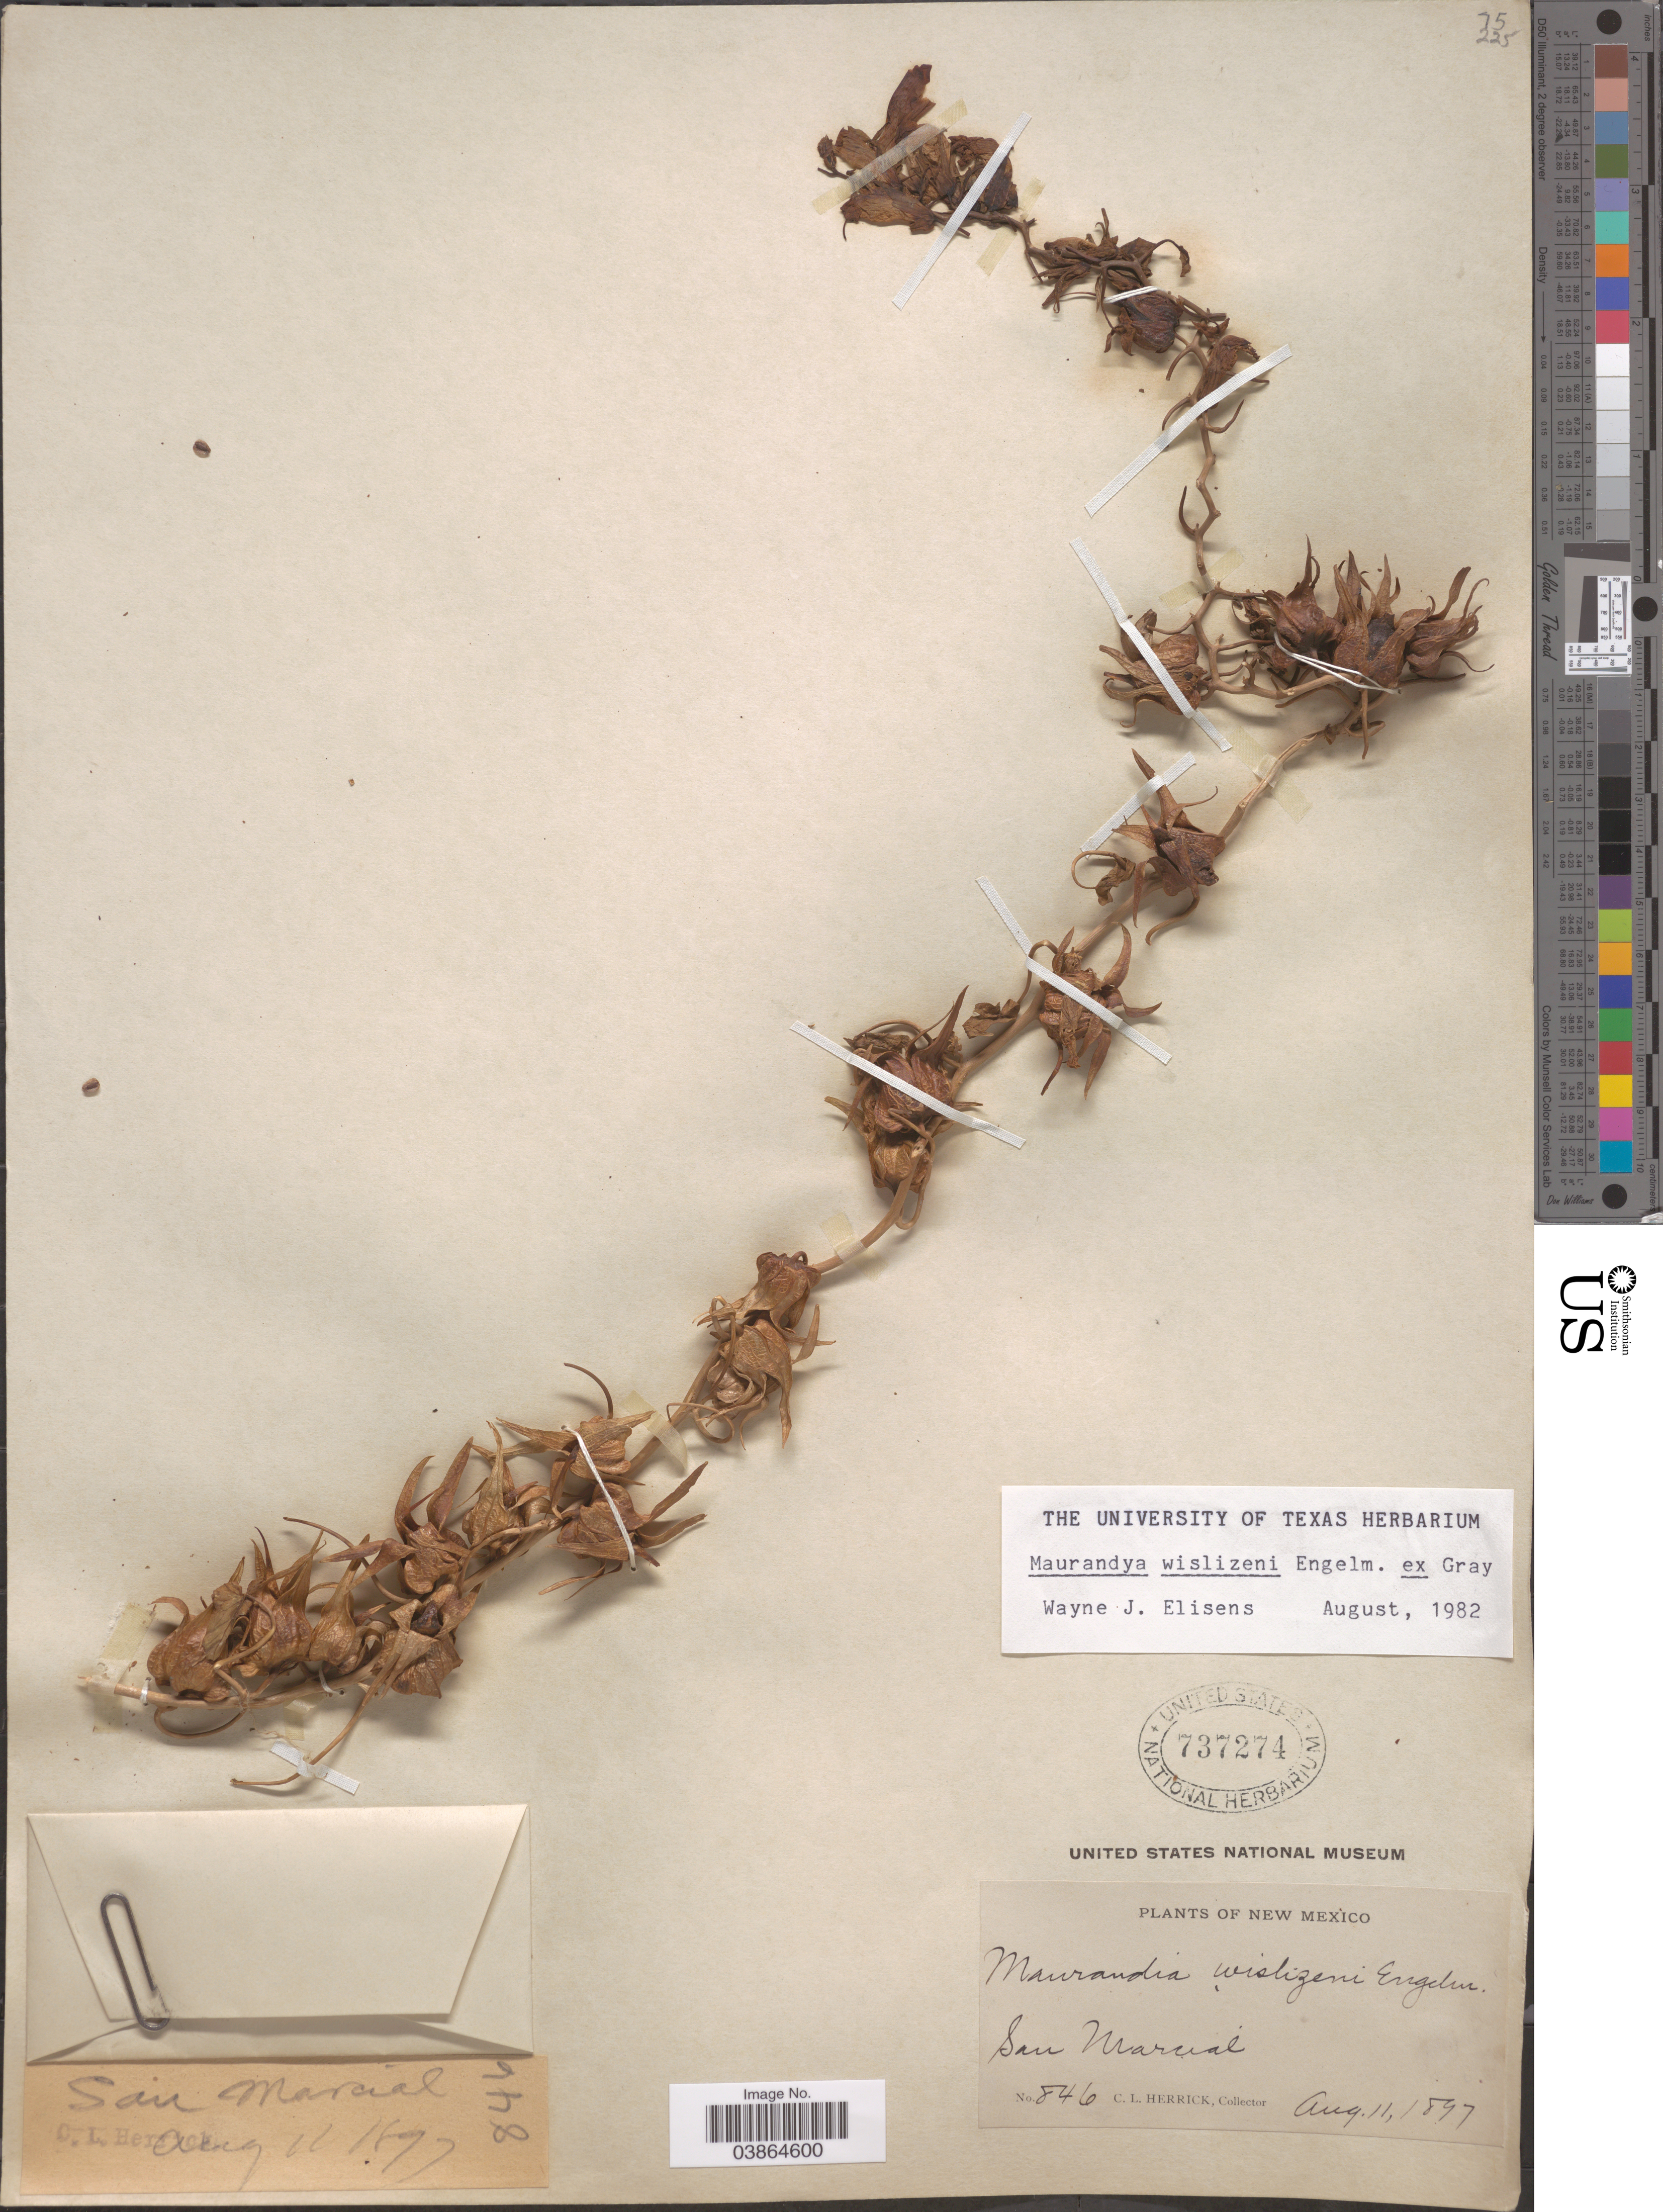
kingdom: Plantae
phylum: Tracheophyta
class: Magnoliopsida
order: Lamiales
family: Plantaginaceae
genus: Maurandya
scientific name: Maurandya antirrhiniflora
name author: Humb. & Bonpl. ex Willd.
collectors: C. Herrick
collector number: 846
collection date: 1897-08-11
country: United States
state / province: New Mexico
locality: San Marcial.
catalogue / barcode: US 737274